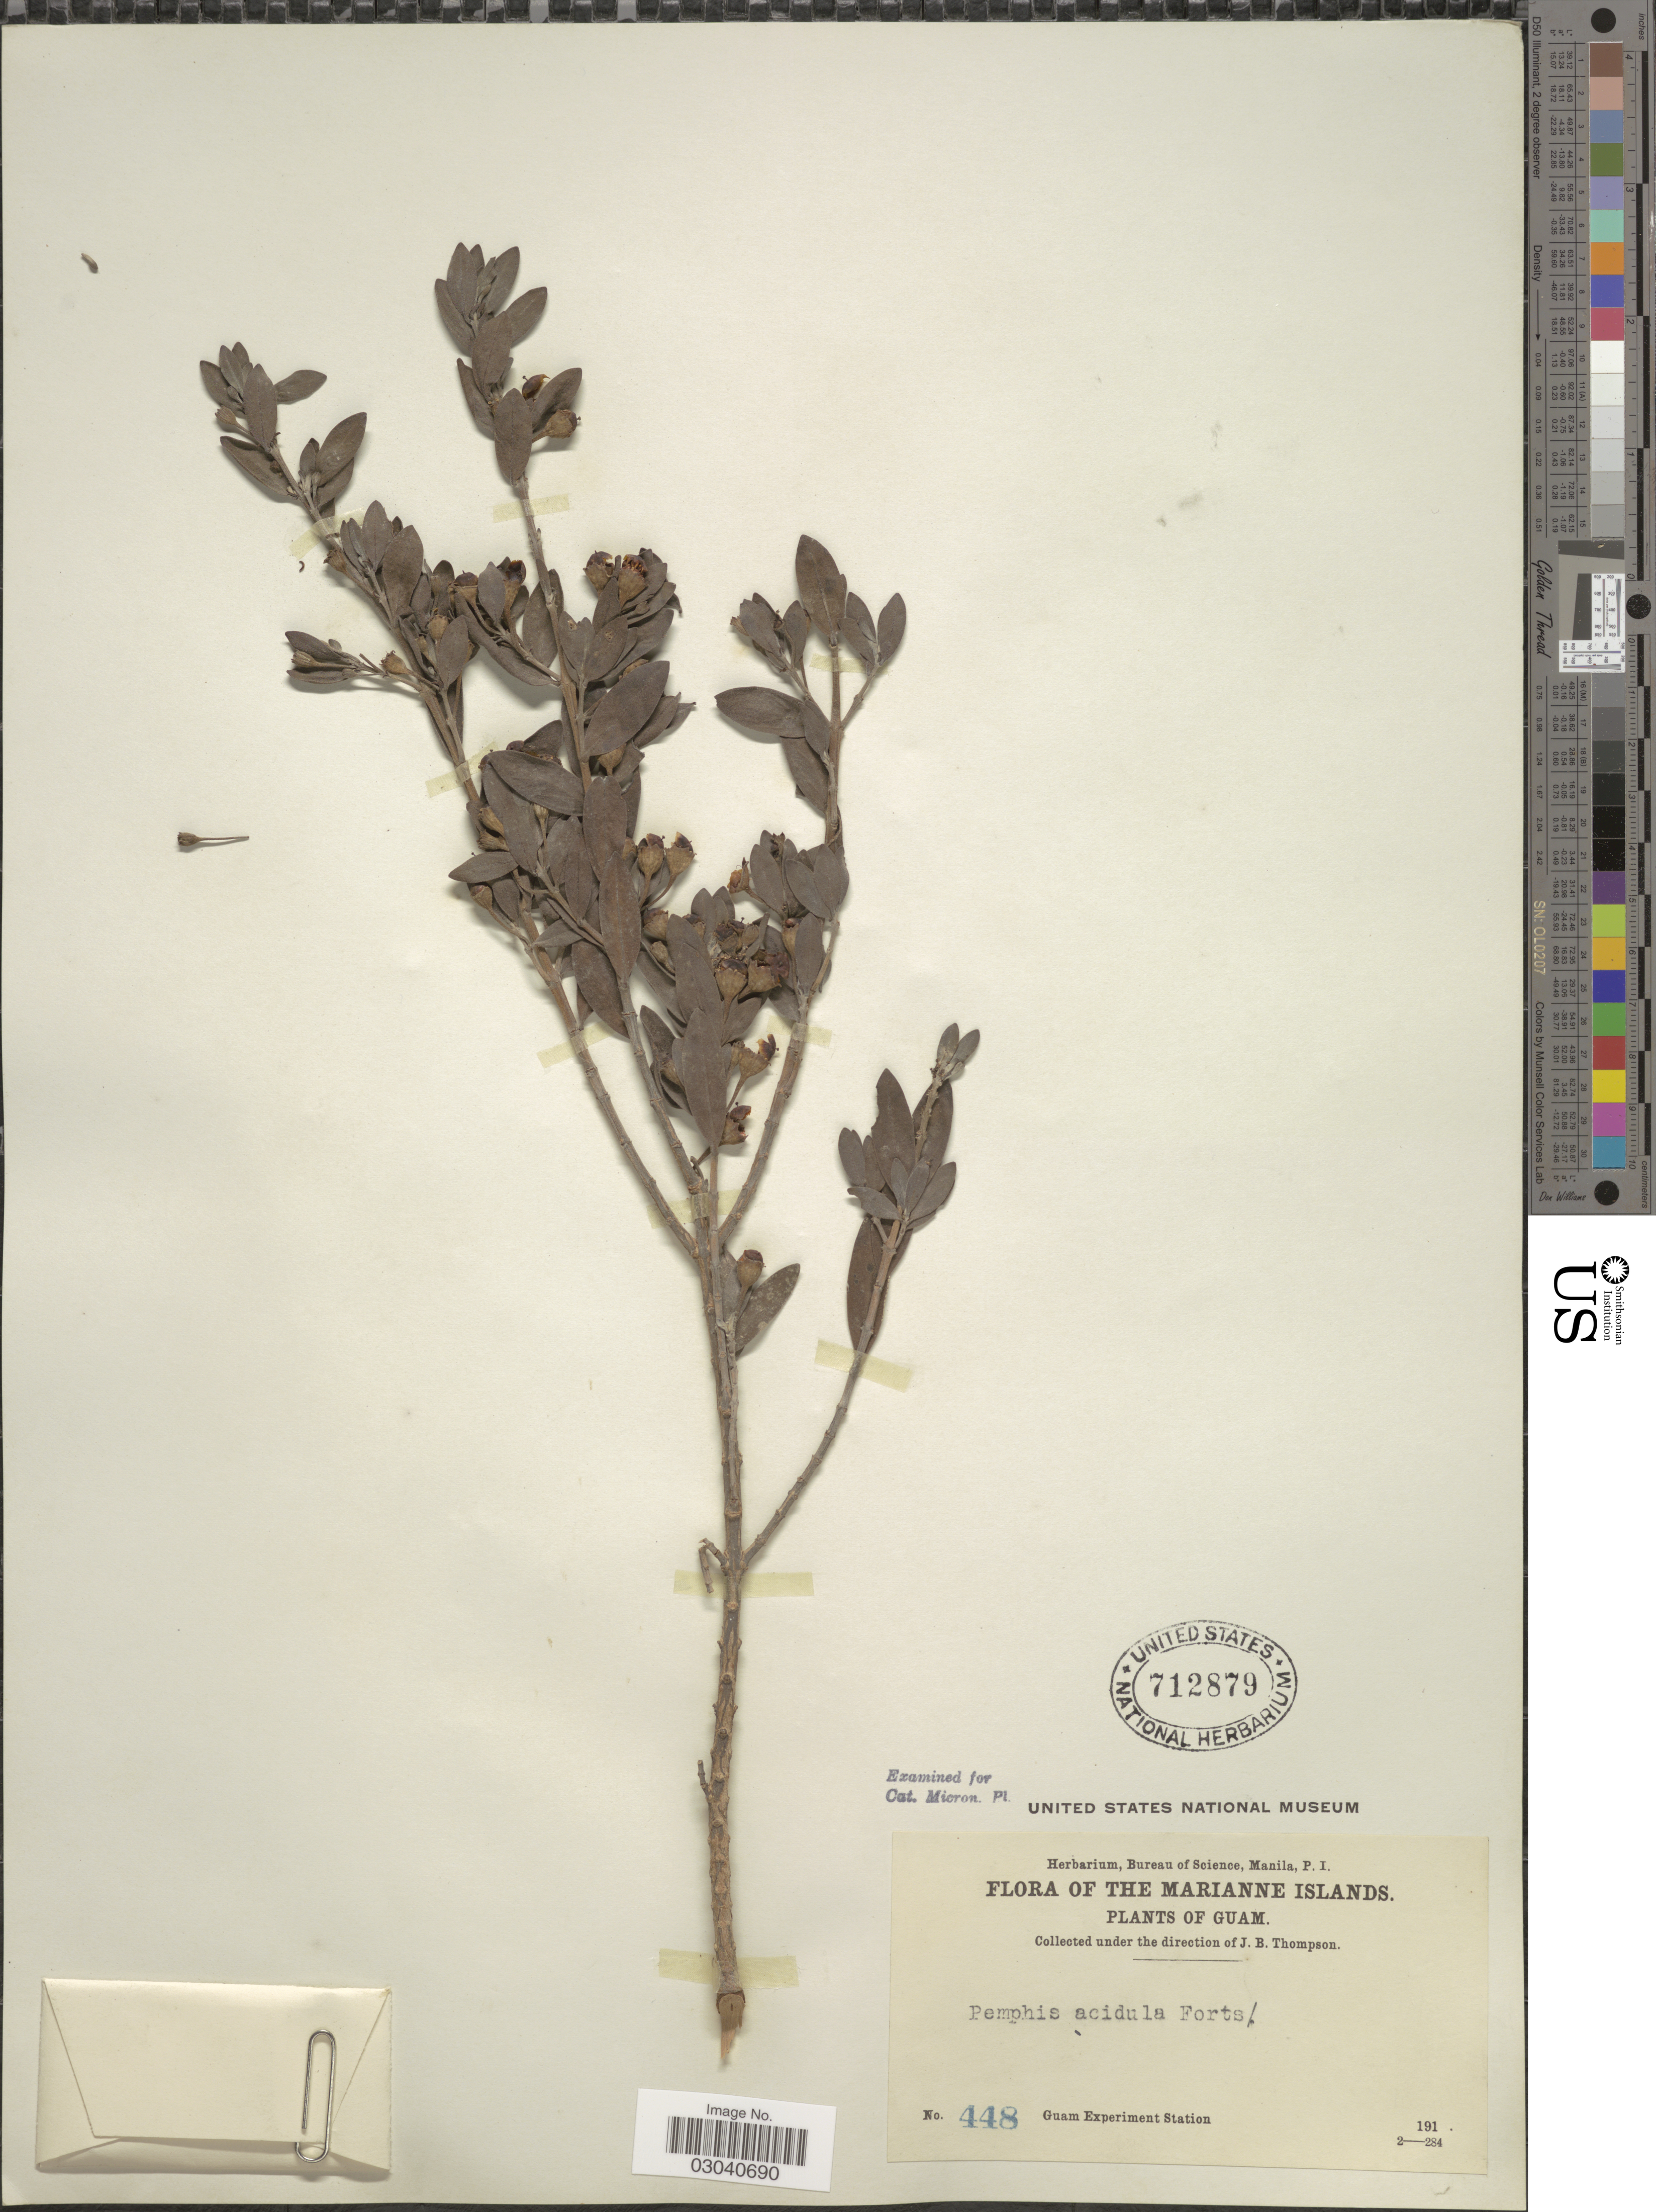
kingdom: Plantae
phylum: Tracheophyta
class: Magnoliopsida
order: Myrtales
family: Lythraceae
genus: Pemphis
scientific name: Pemphis acidula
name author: J.R. Forst. & G. Forst.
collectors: Guam Exp. Sta.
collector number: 448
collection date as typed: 191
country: Guam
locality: Marianne Islands.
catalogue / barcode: US 712879